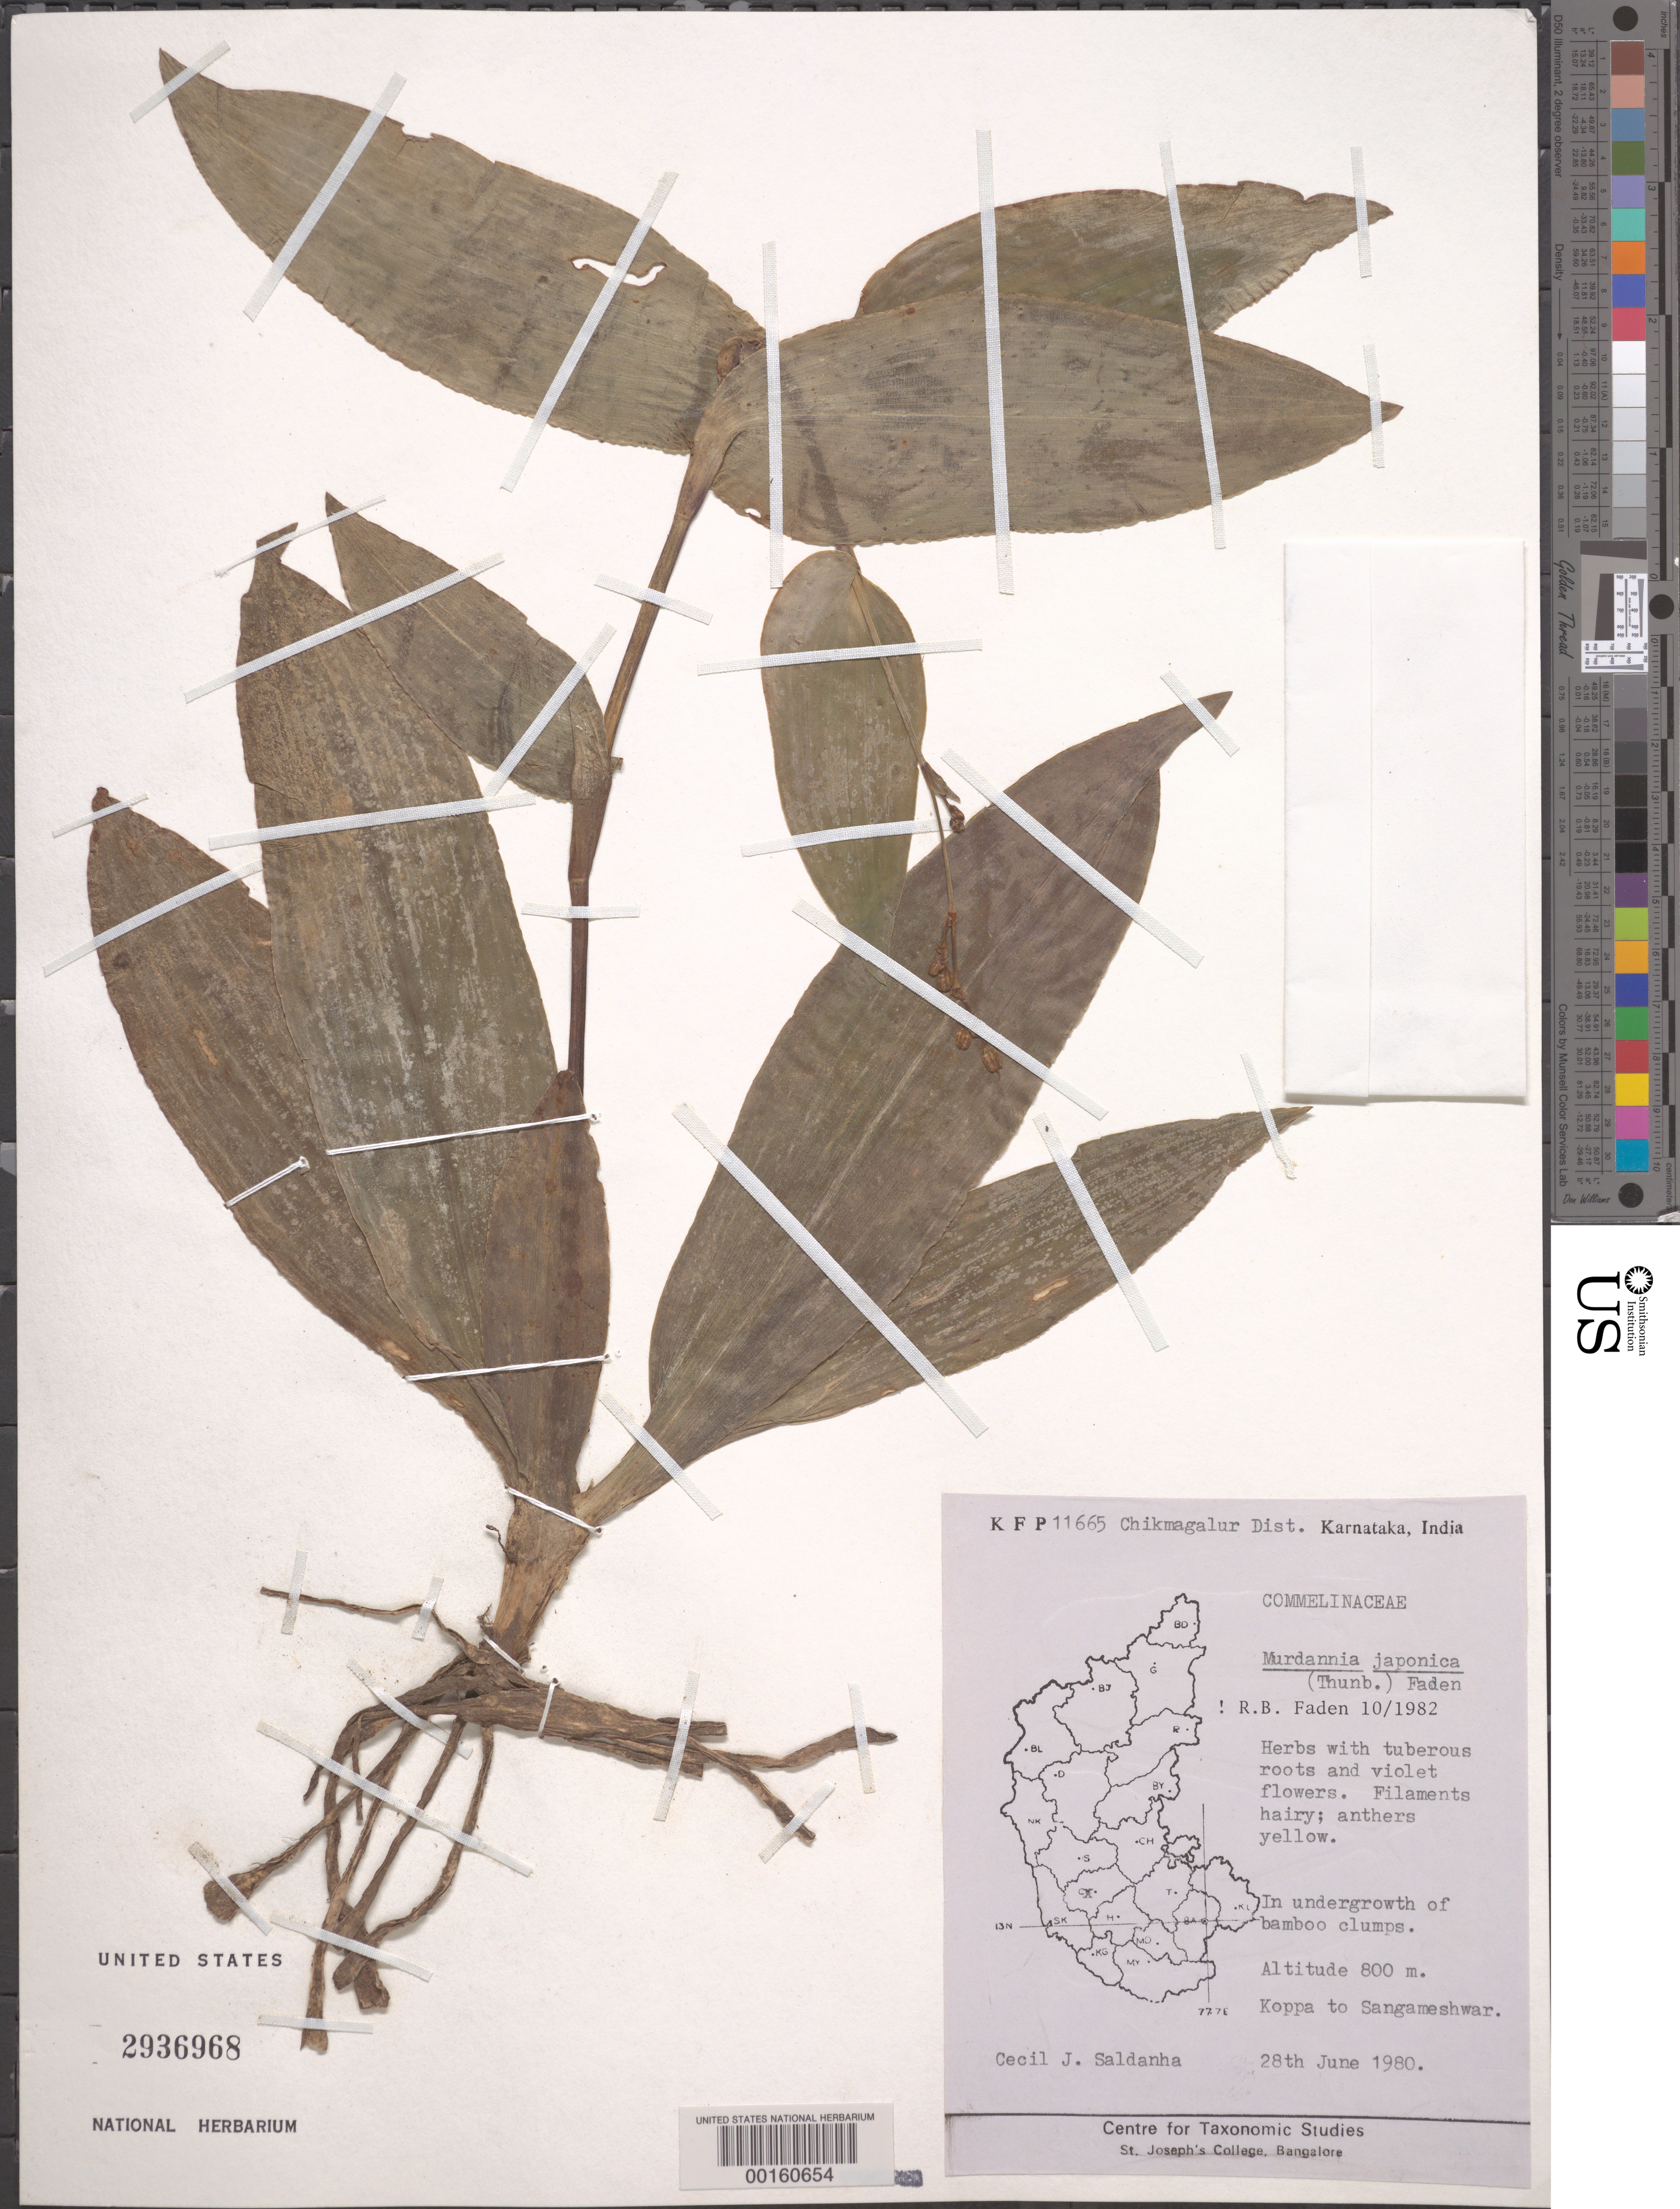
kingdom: Plantae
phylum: Tracheophyta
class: Liliopsida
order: Commelinales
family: Commelinaceae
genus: Murdannia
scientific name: Murdannia japonica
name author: (Thunb.) Faden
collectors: C. J. Saldanha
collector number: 11665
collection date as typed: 28 Jun 1980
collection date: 1980-06-28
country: India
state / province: Karnataka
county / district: Chikmagalur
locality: Koppa to sangameshwar, mysore state [mysore state = karnataka.]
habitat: Undergrowth of bamboo clumps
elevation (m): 800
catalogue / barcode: US 2936968